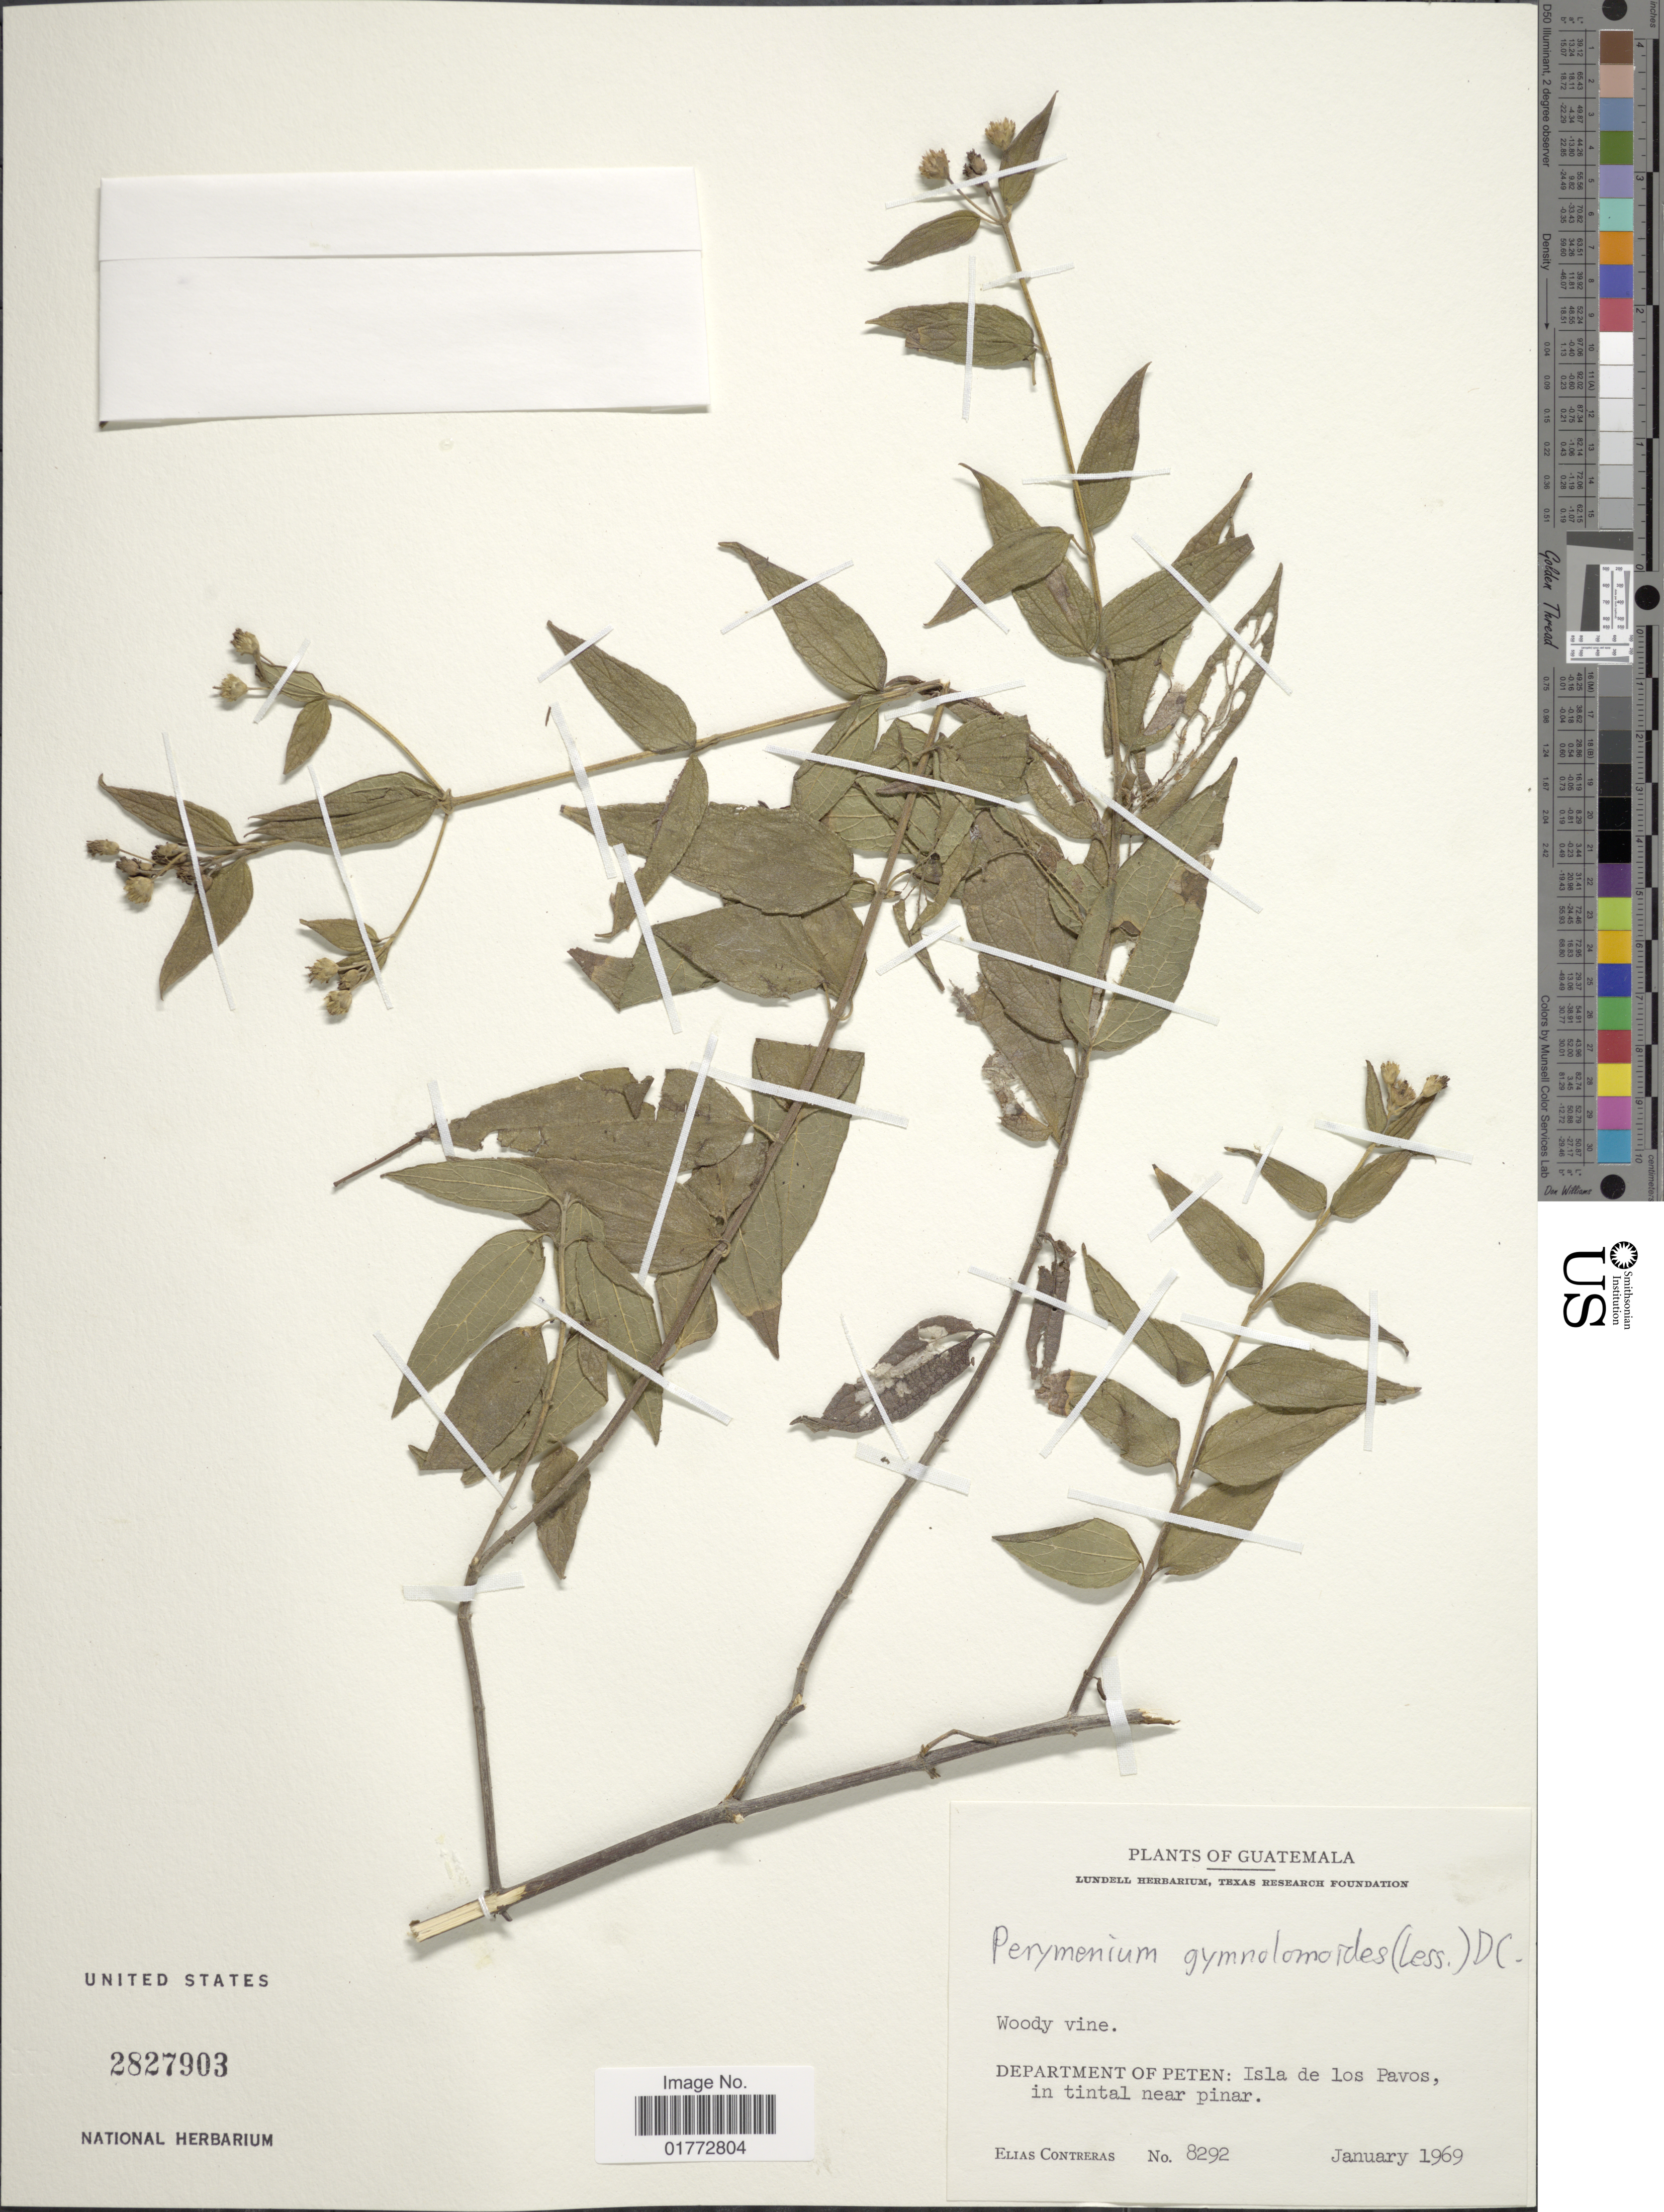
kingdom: Plantae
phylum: Tracheophyta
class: Magnoliopsida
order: Asterales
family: Asteraceae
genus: Perymenium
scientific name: Perymenium gymnolomoides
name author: (Less.) DC.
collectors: E. Contreras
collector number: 8292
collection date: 1969-01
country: Guatemala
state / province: El Petén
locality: Isla de los Pavos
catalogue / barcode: US 2827903